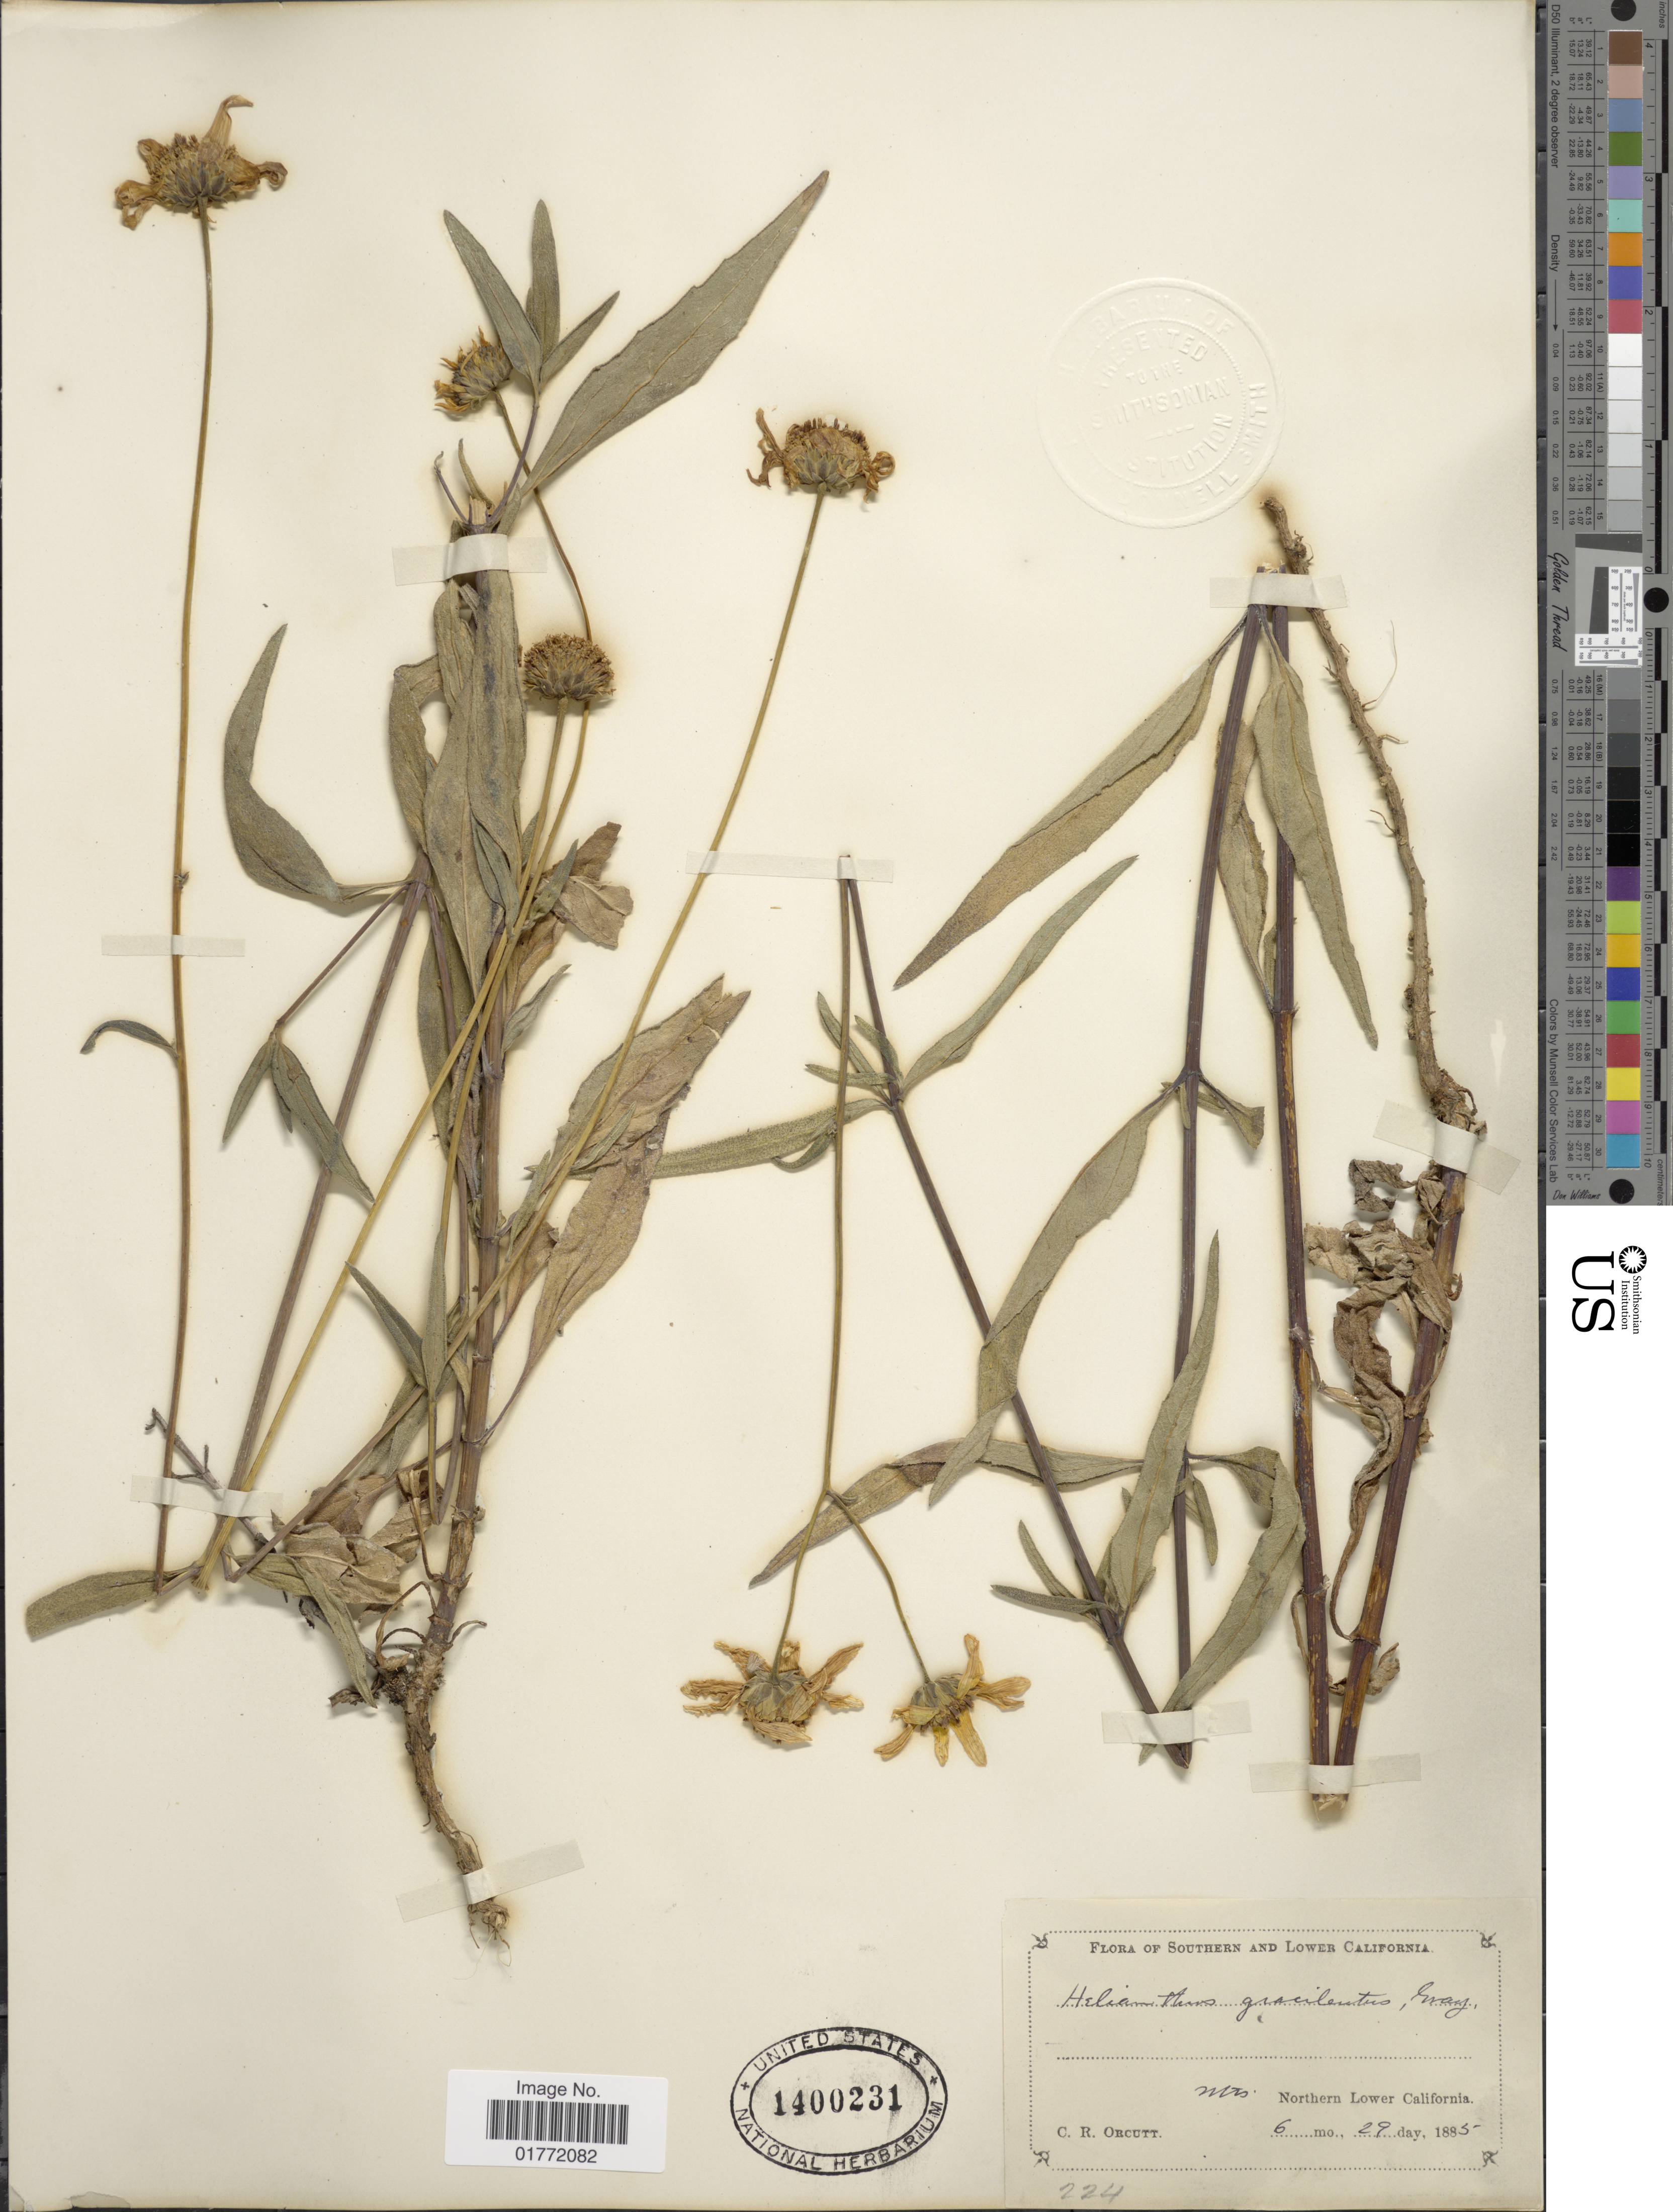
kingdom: Plantae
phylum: Tracheophyta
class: Magnoliopsida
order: Asterales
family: Asteraceae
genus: Helianthus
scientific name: Helianthus gracilentus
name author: A. Gray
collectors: C. R. Orcutt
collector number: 224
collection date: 1885-06-29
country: Mexico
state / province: Baja California Sur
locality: Southern and Lower California, Mts. Northern Lower California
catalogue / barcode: US 1400231